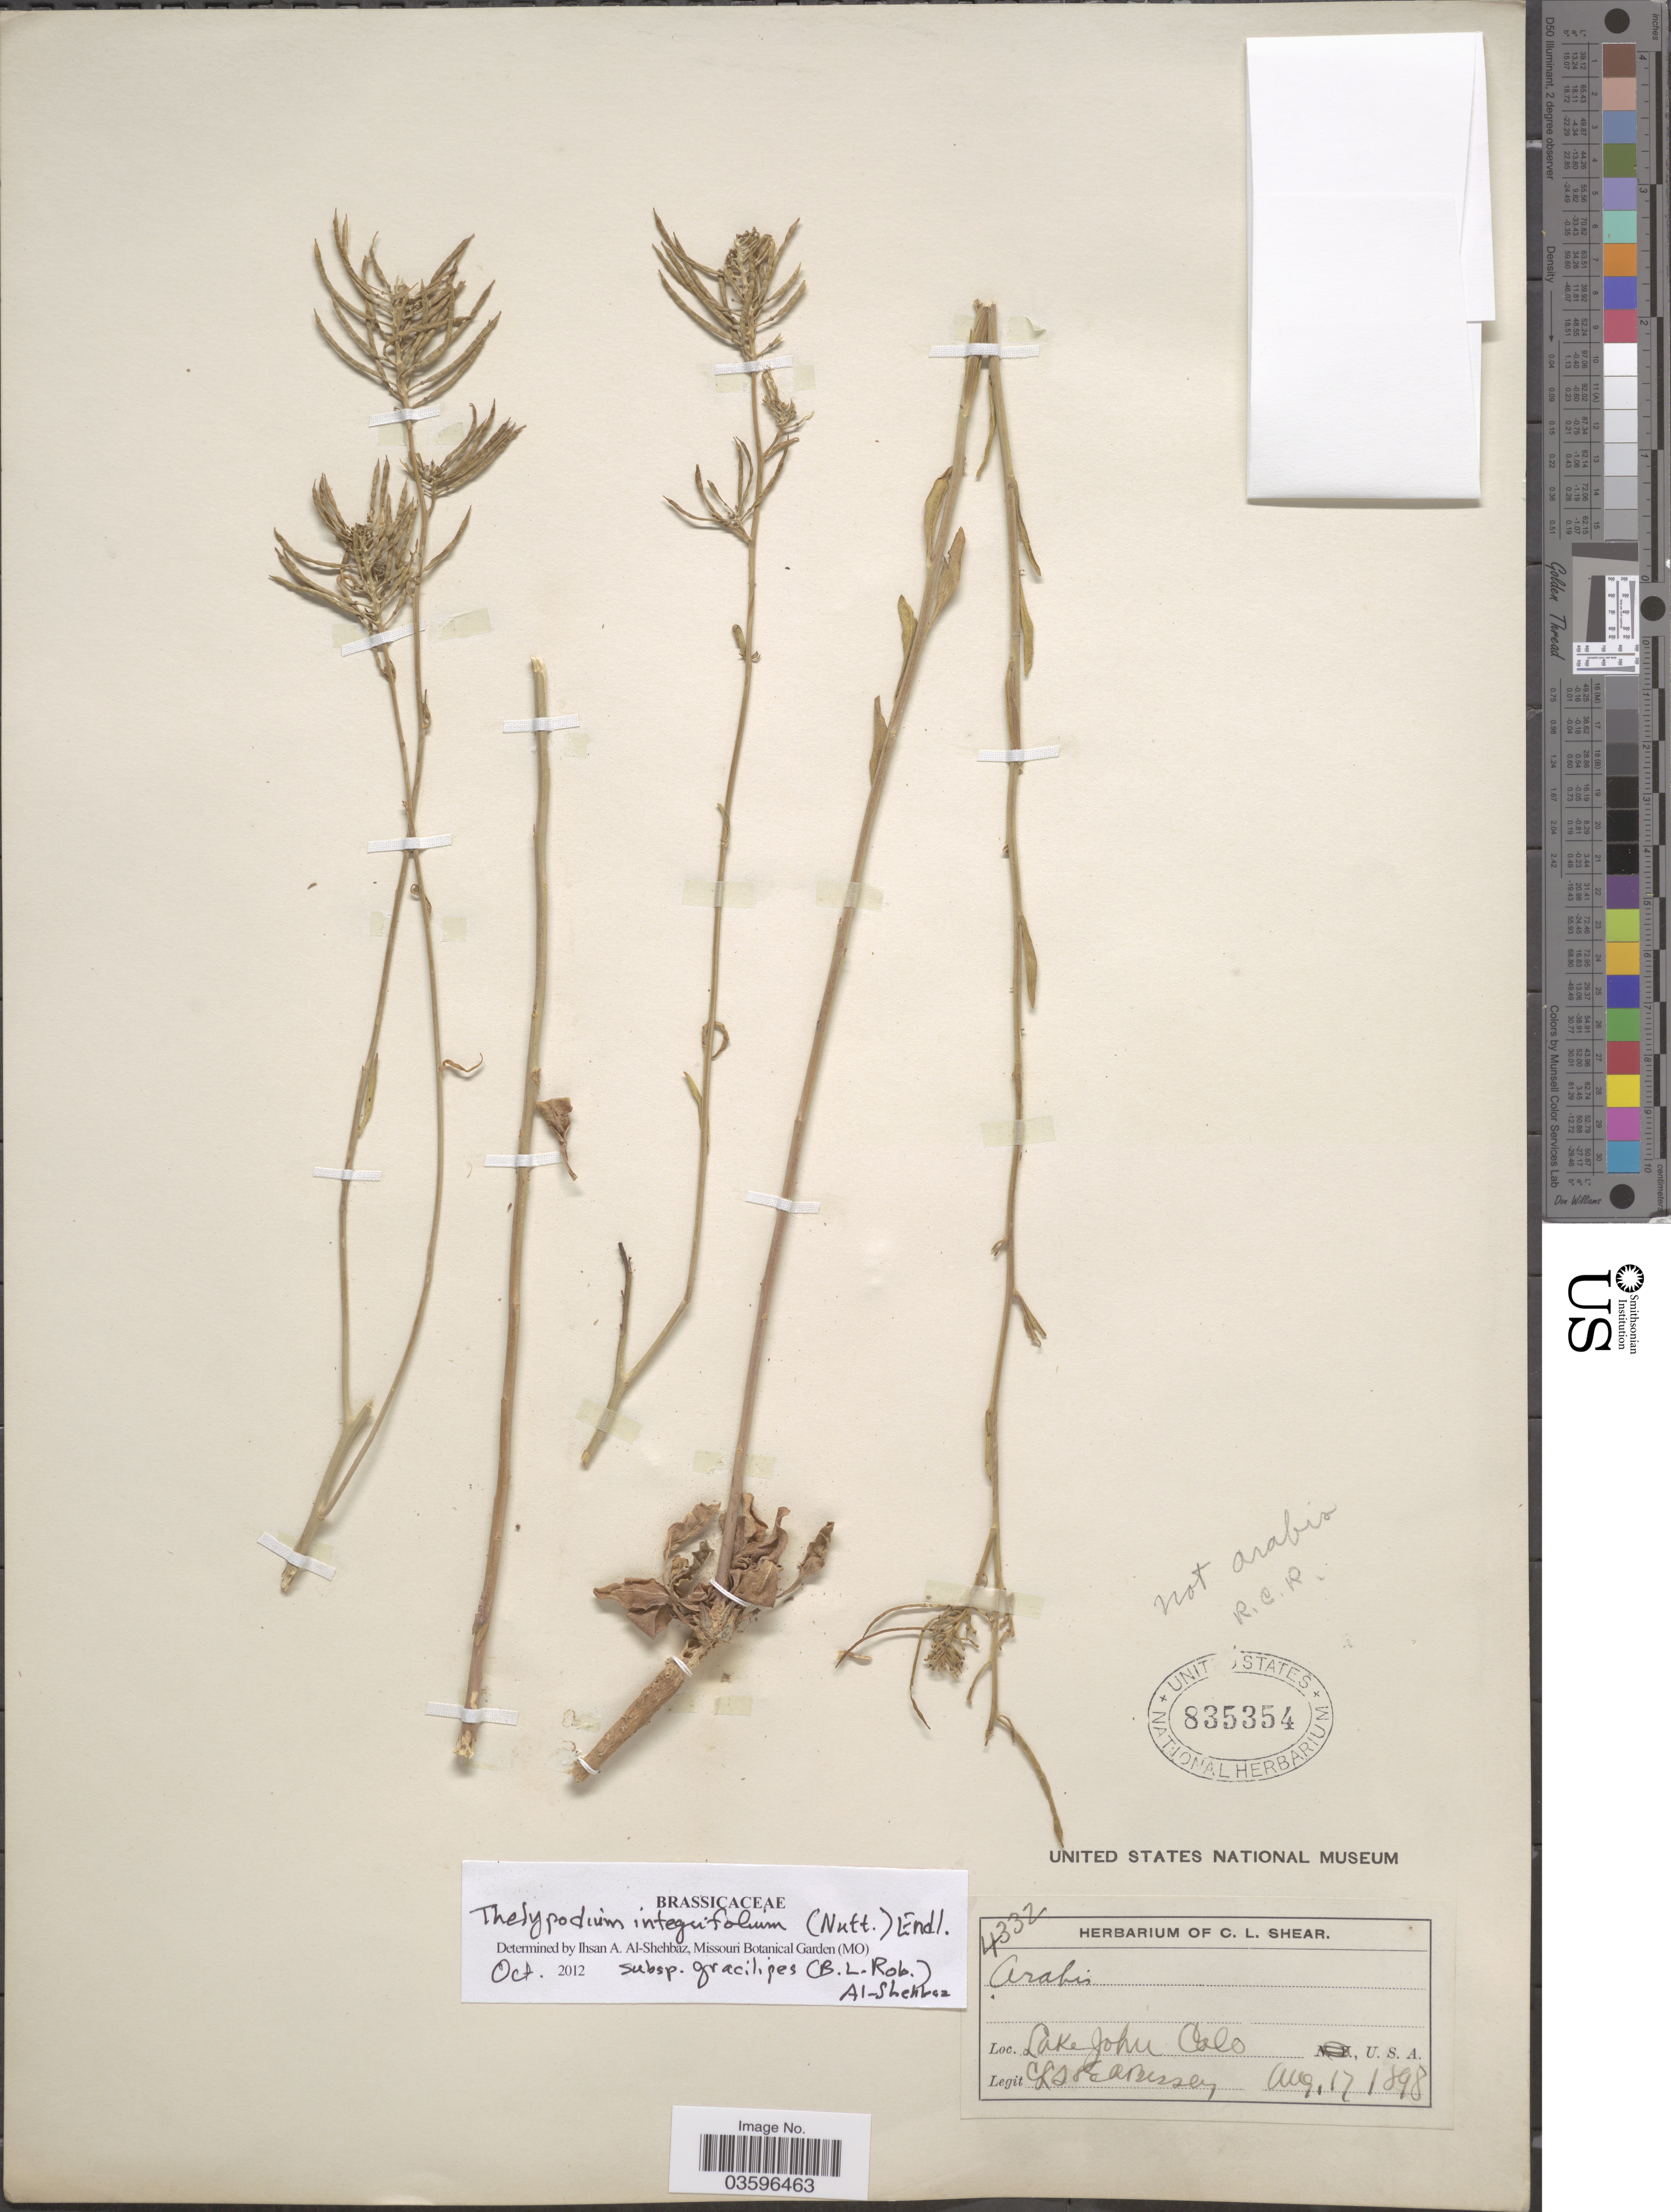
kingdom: Plantae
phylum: Tracheophyta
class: Magnoliopsida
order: Brassicales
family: Brassicaceae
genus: Thelypodium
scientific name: Thelypodium integrifolium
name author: (Nutt.) Endl.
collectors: C. L. Shear & E. A. Bessey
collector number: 4332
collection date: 1898-08-17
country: United States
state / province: Colorado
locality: Lake John.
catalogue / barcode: US 835354